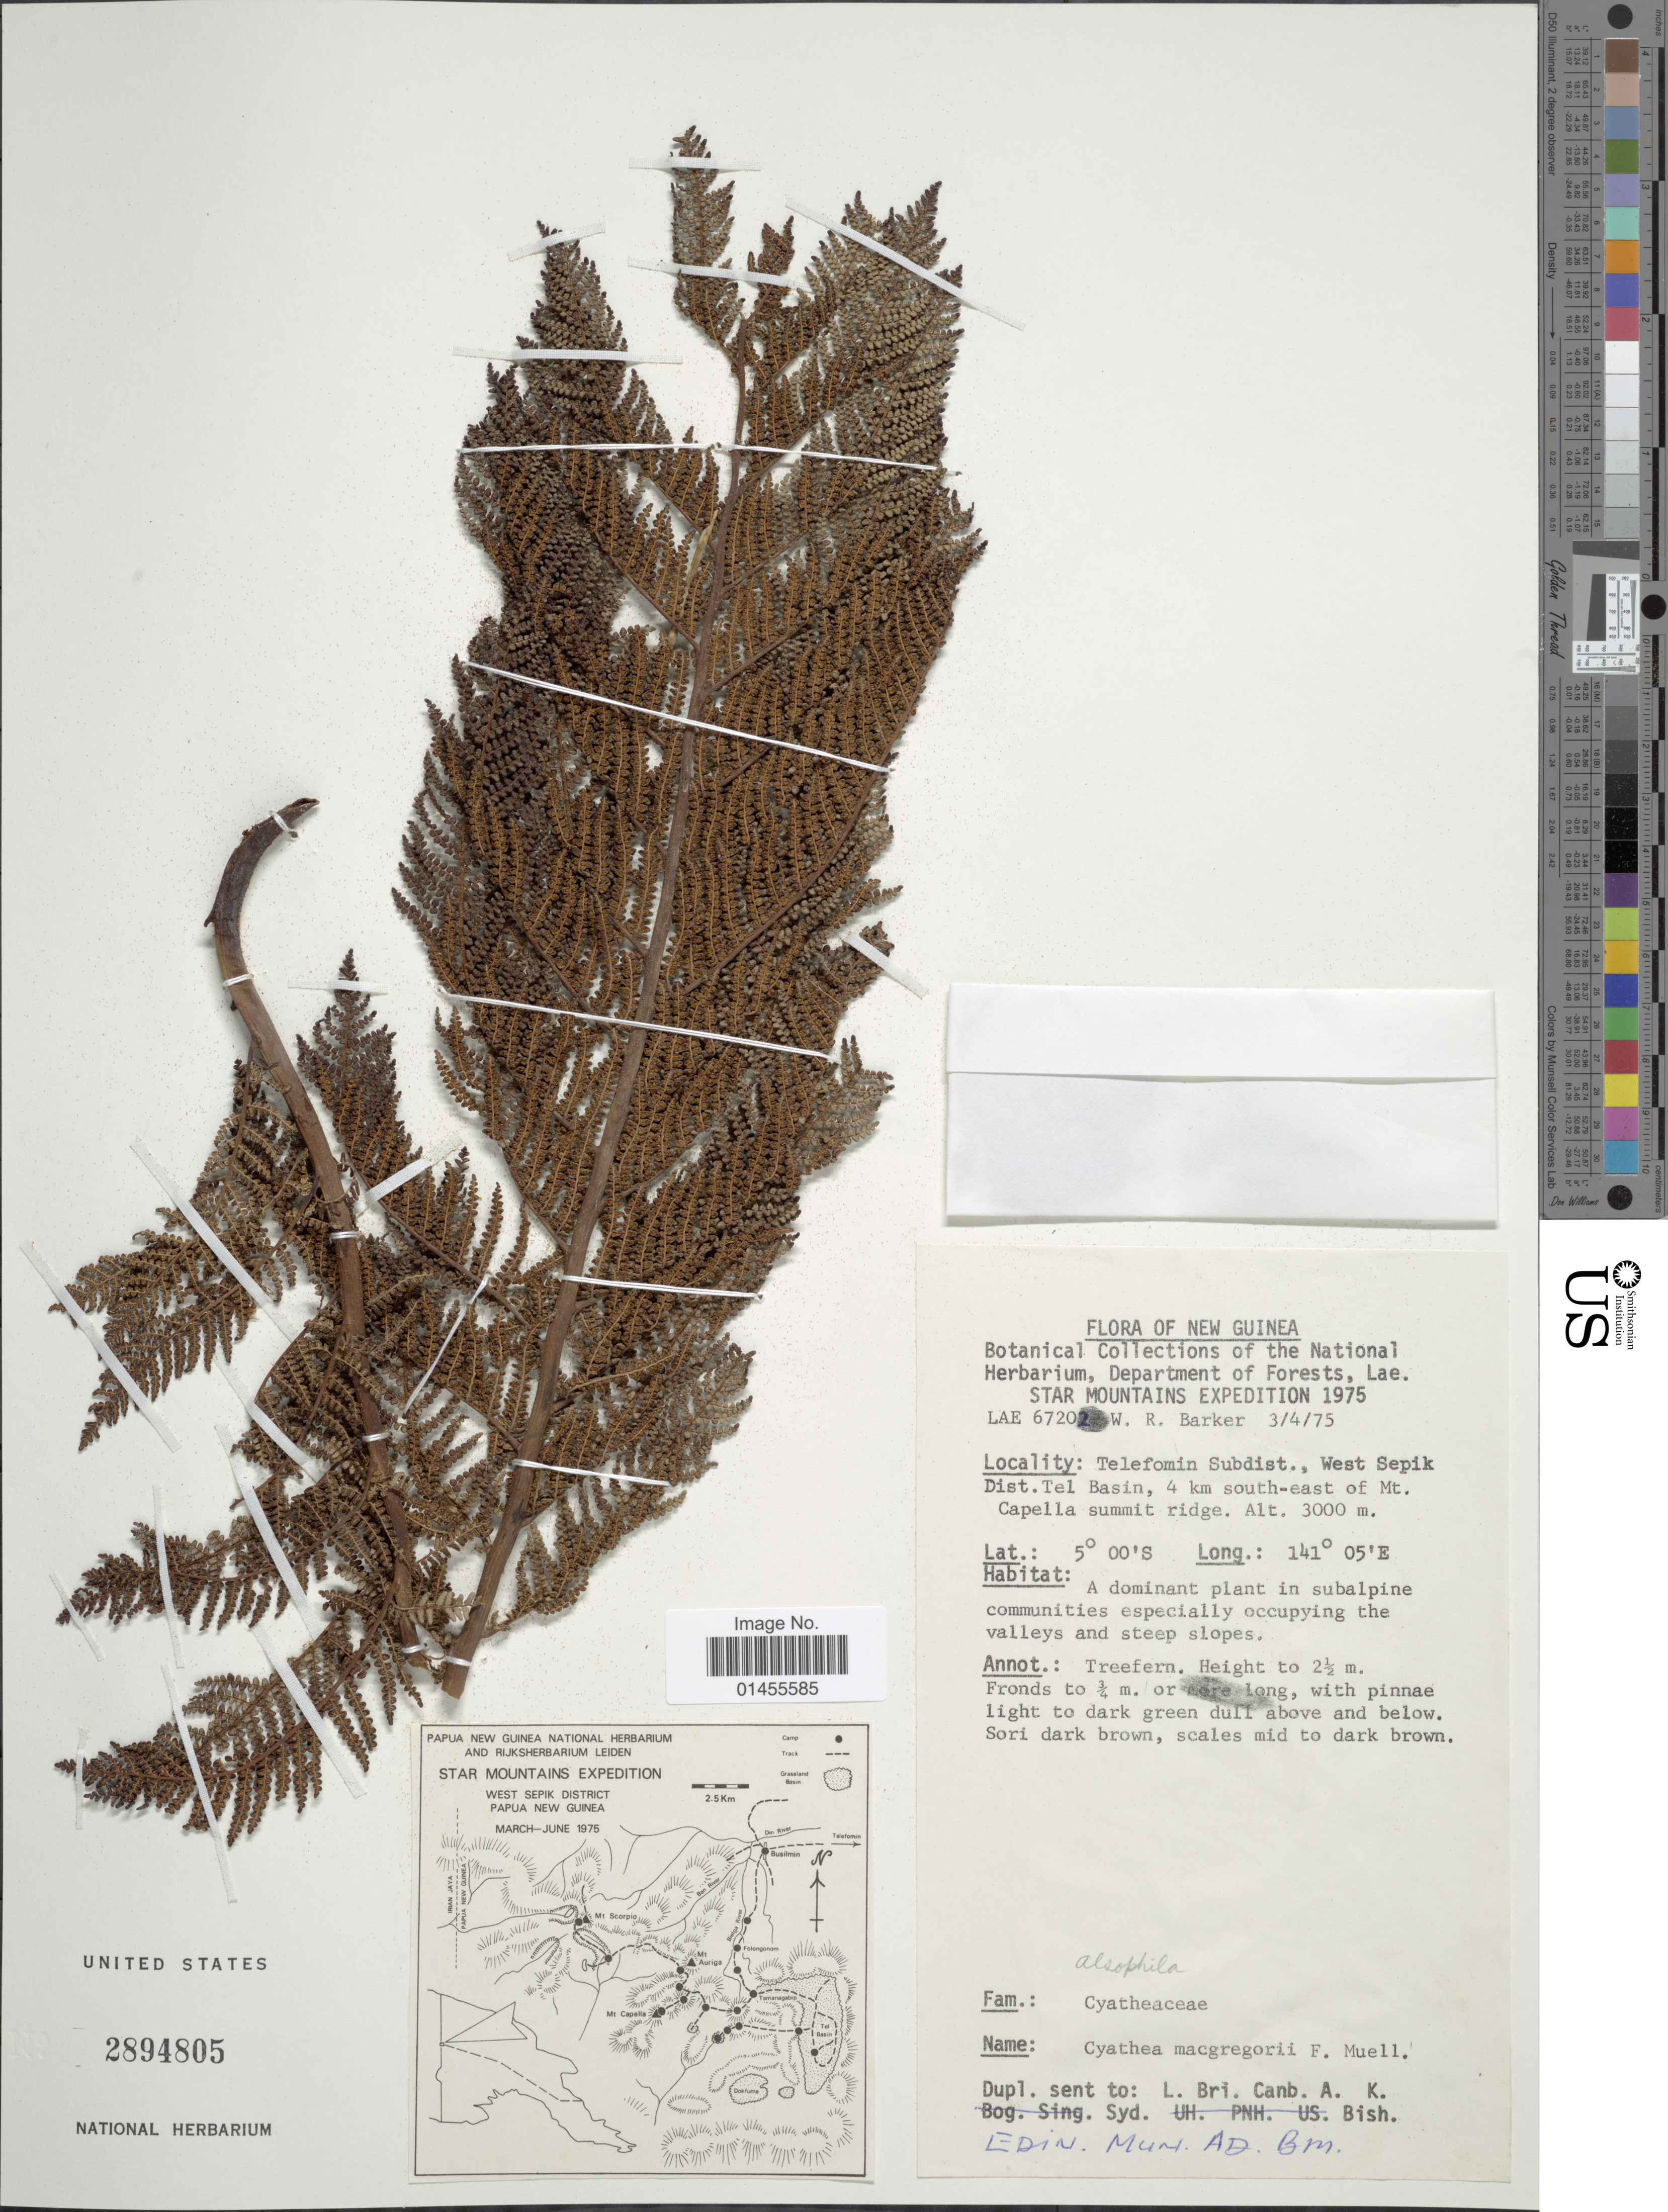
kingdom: Plantae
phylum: Tracheophyta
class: Polypodiopsida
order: Cyatheales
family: Cyatheaceae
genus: Alsophila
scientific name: Alsophila macgregorii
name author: (F. Muell.) R.M. Tryon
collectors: W. R. Barker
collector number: LAE 67202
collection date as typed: Transcribed d/m/y: 3/4/75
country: Papua New Guinea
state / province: Sandaun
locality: New Guinea. Telefomin Subdist., West Sepik Dist. Tel Basin, 4 km South-east of Mt. Capells summit ridge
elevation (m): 3000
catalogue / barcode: US 2894805